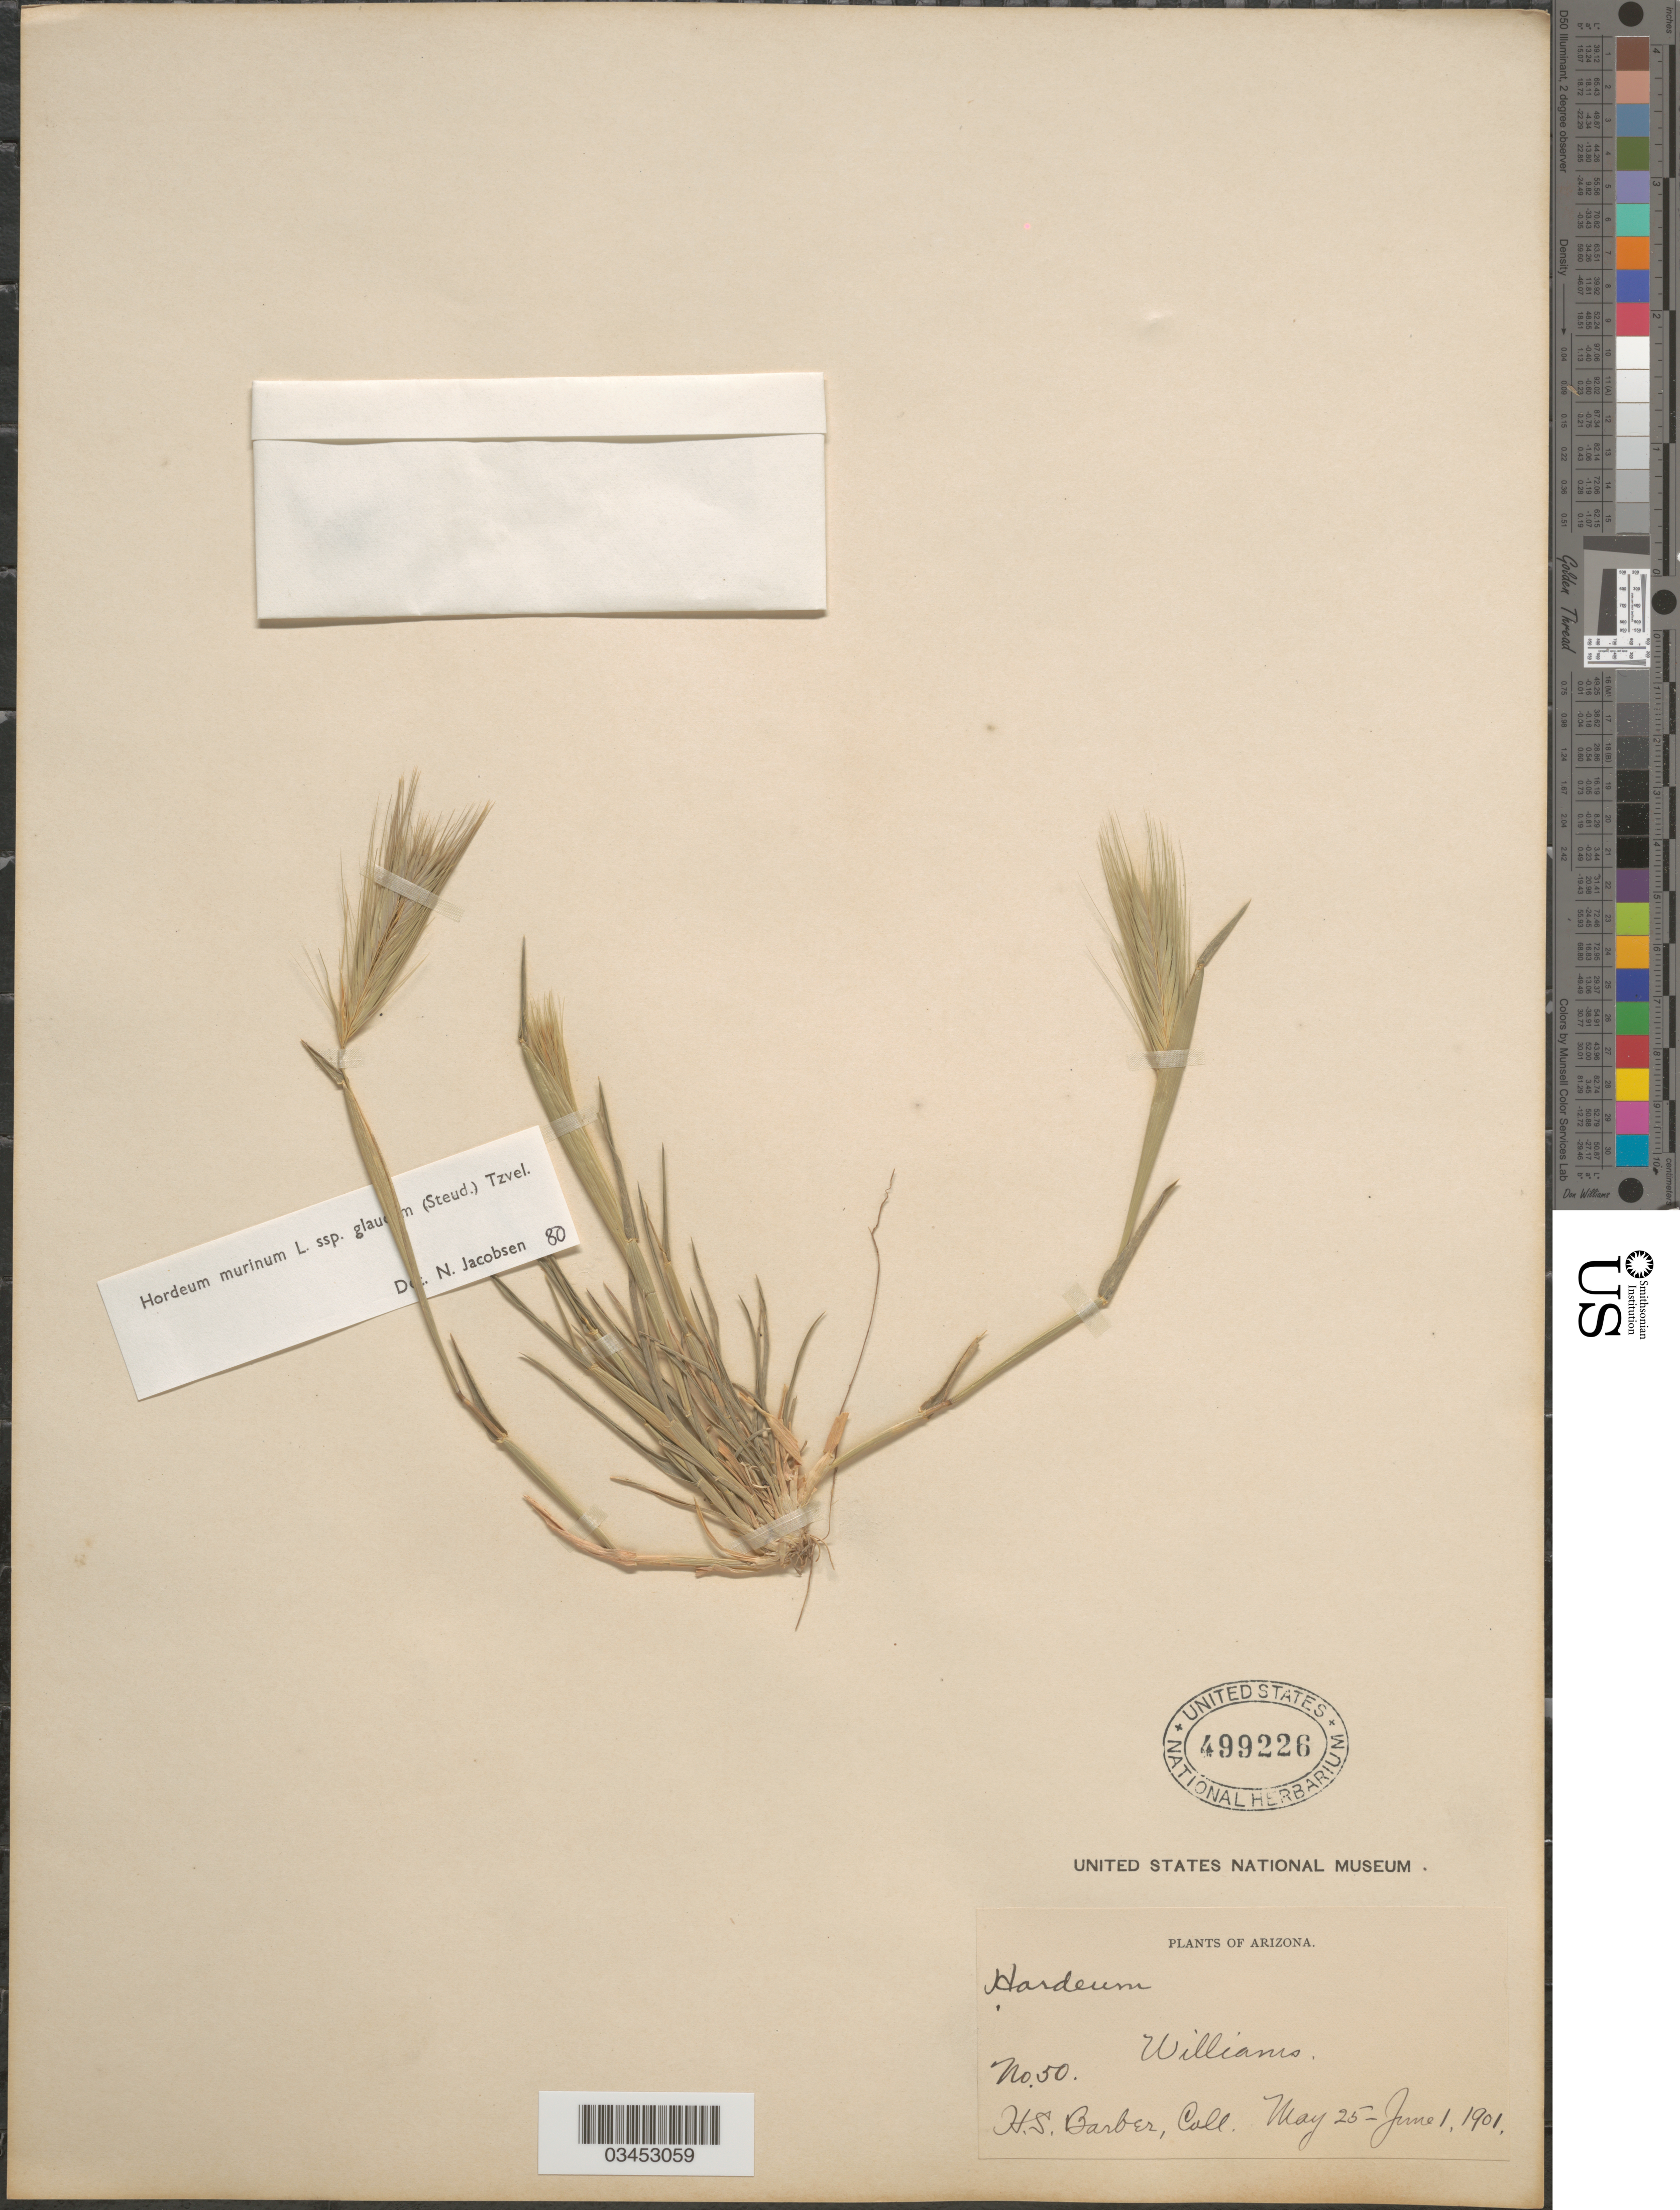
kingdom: Plantae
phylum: Tracheophyta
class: Liliopsida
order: Poales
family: Poaceae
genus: Hordeum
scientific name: Hordeum murinum subsp. leporinum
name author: (Link) Arcang.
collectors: H. Barber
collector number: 50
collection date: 1901-05-25/1901-06-01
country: United States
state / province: Arizona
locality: Williams.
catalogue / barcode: US 499226